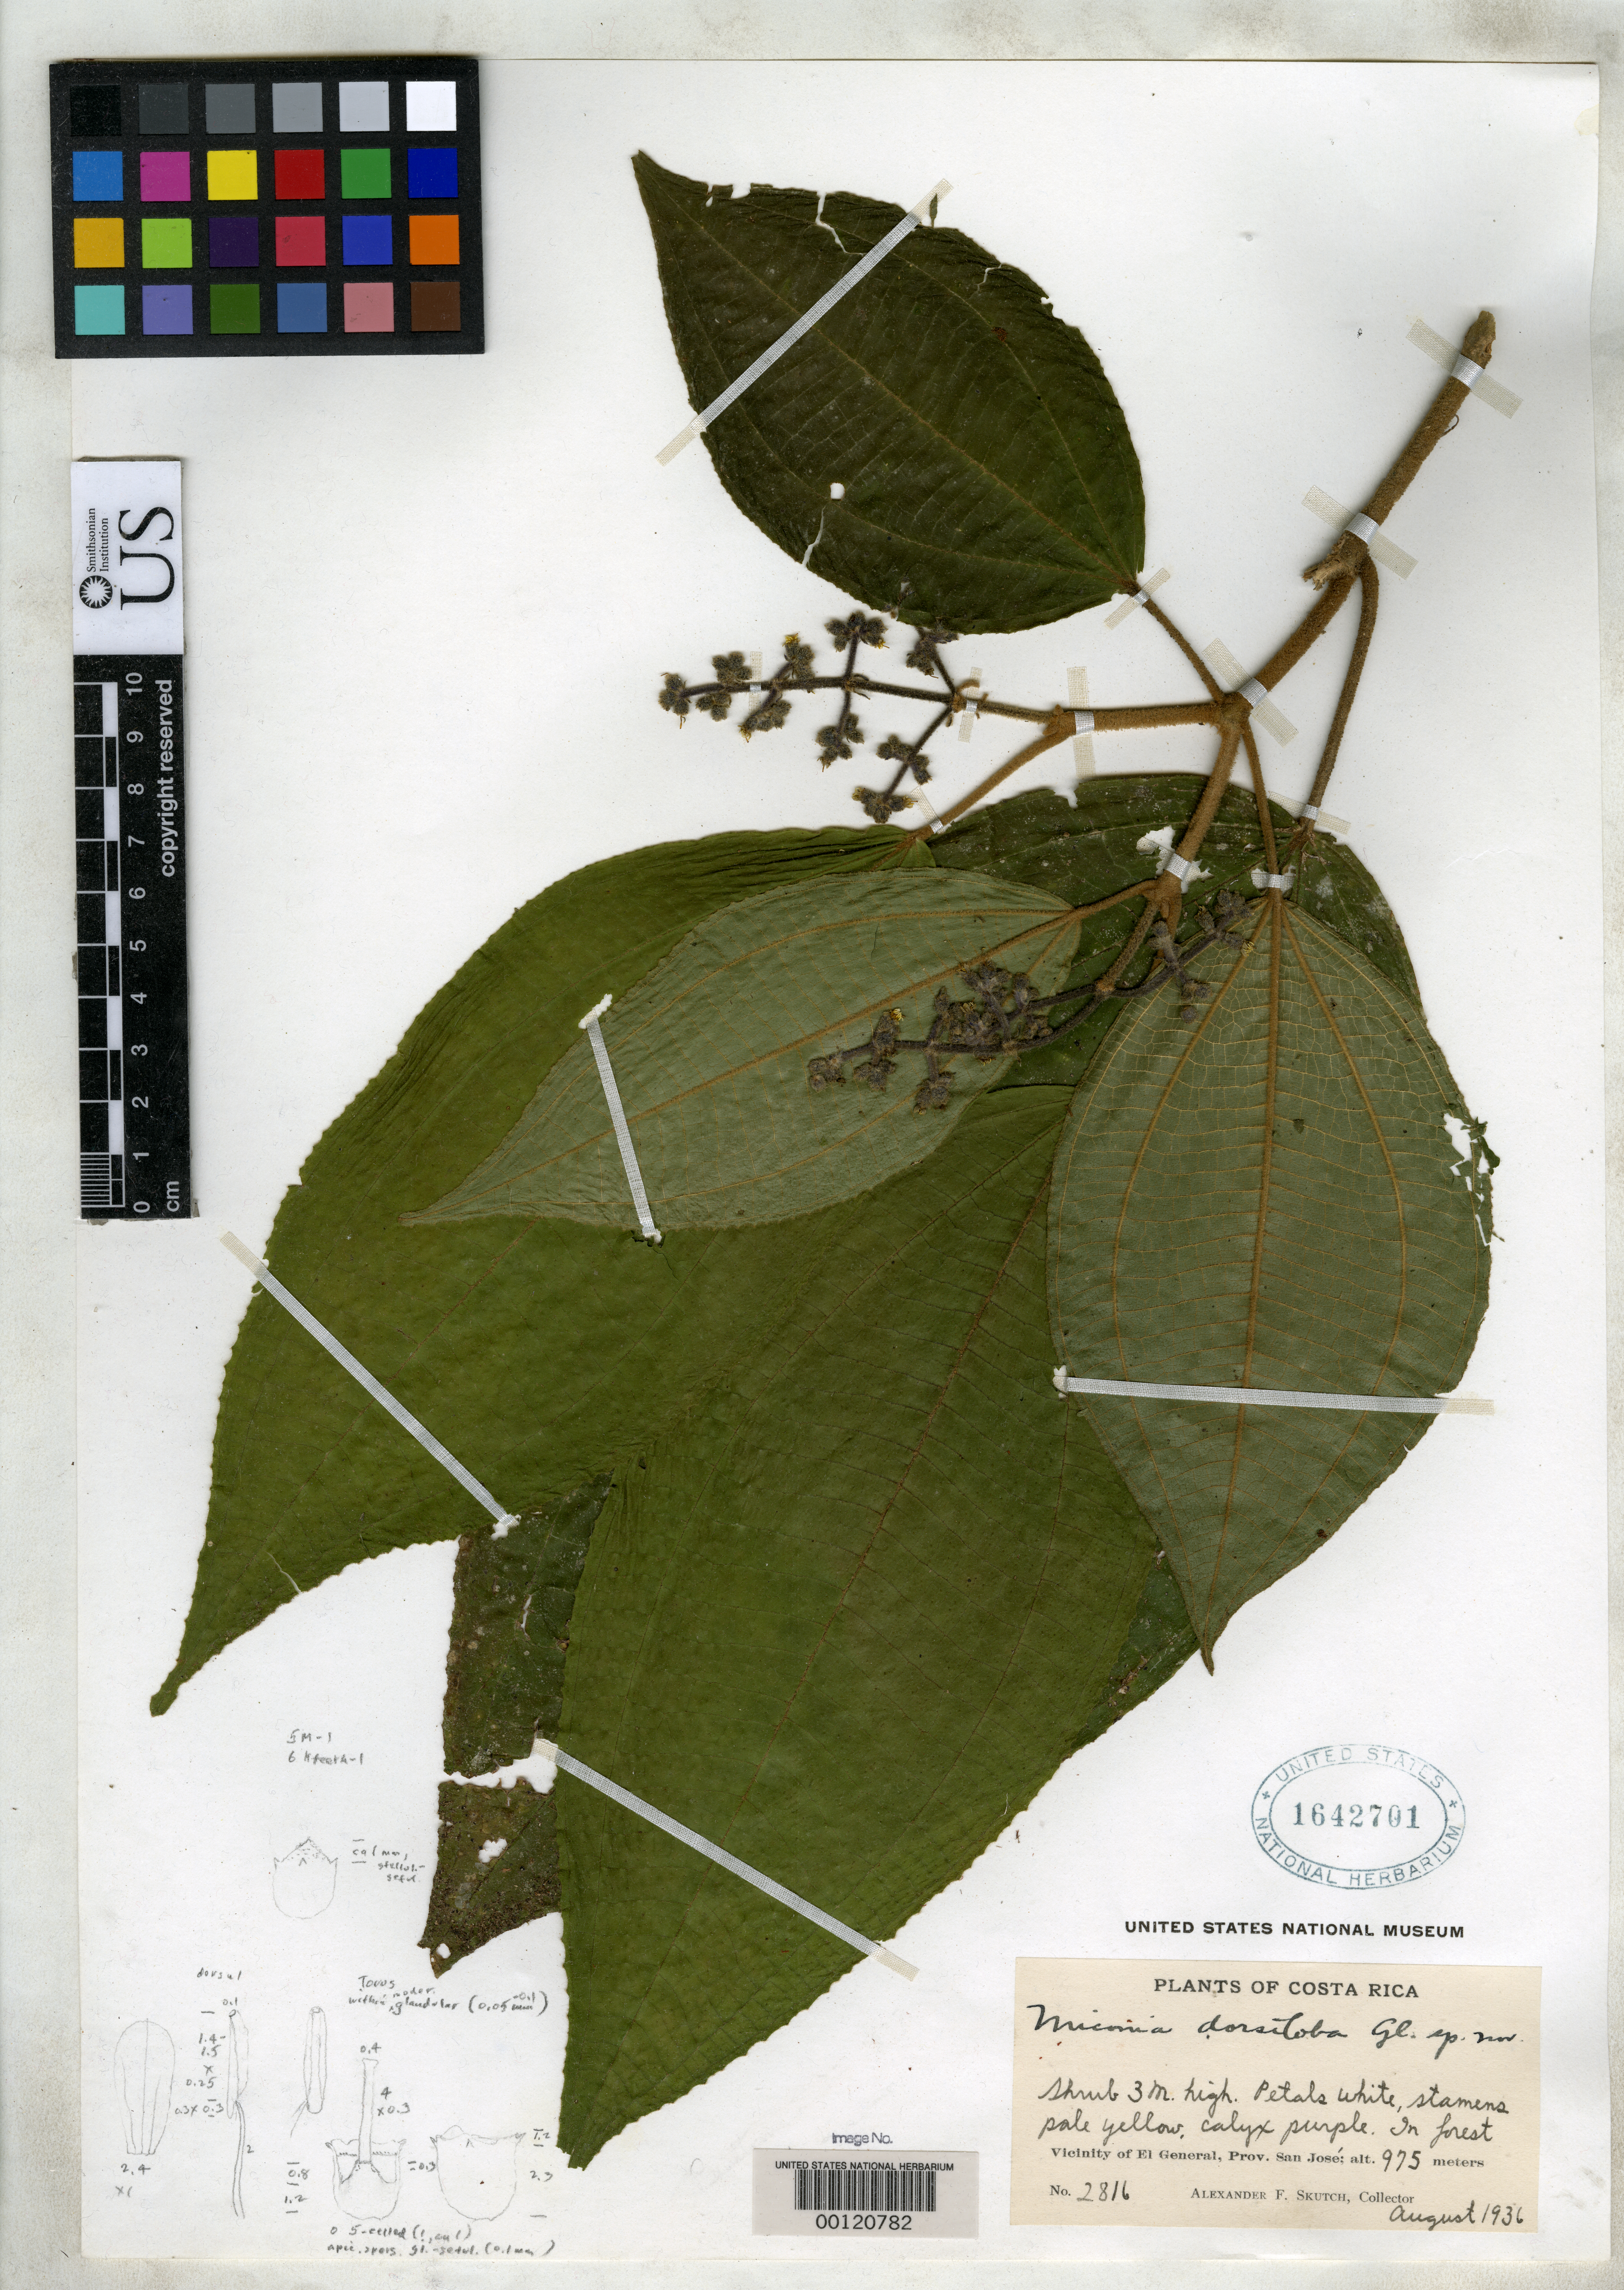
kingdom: Plantae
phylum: Tracheophyta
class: Magnoliopsida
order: Myrtales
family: Melastomataceae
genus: Miconia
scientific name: Miconia dorsiloba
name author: Gleason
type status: Isotype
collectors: A. F. Skutch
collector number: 2816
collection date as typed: Aug 1936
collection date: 1936-08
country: Costa Rica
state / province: San José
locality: Vicinity of El General.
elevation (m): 975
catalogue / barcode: US 1642701